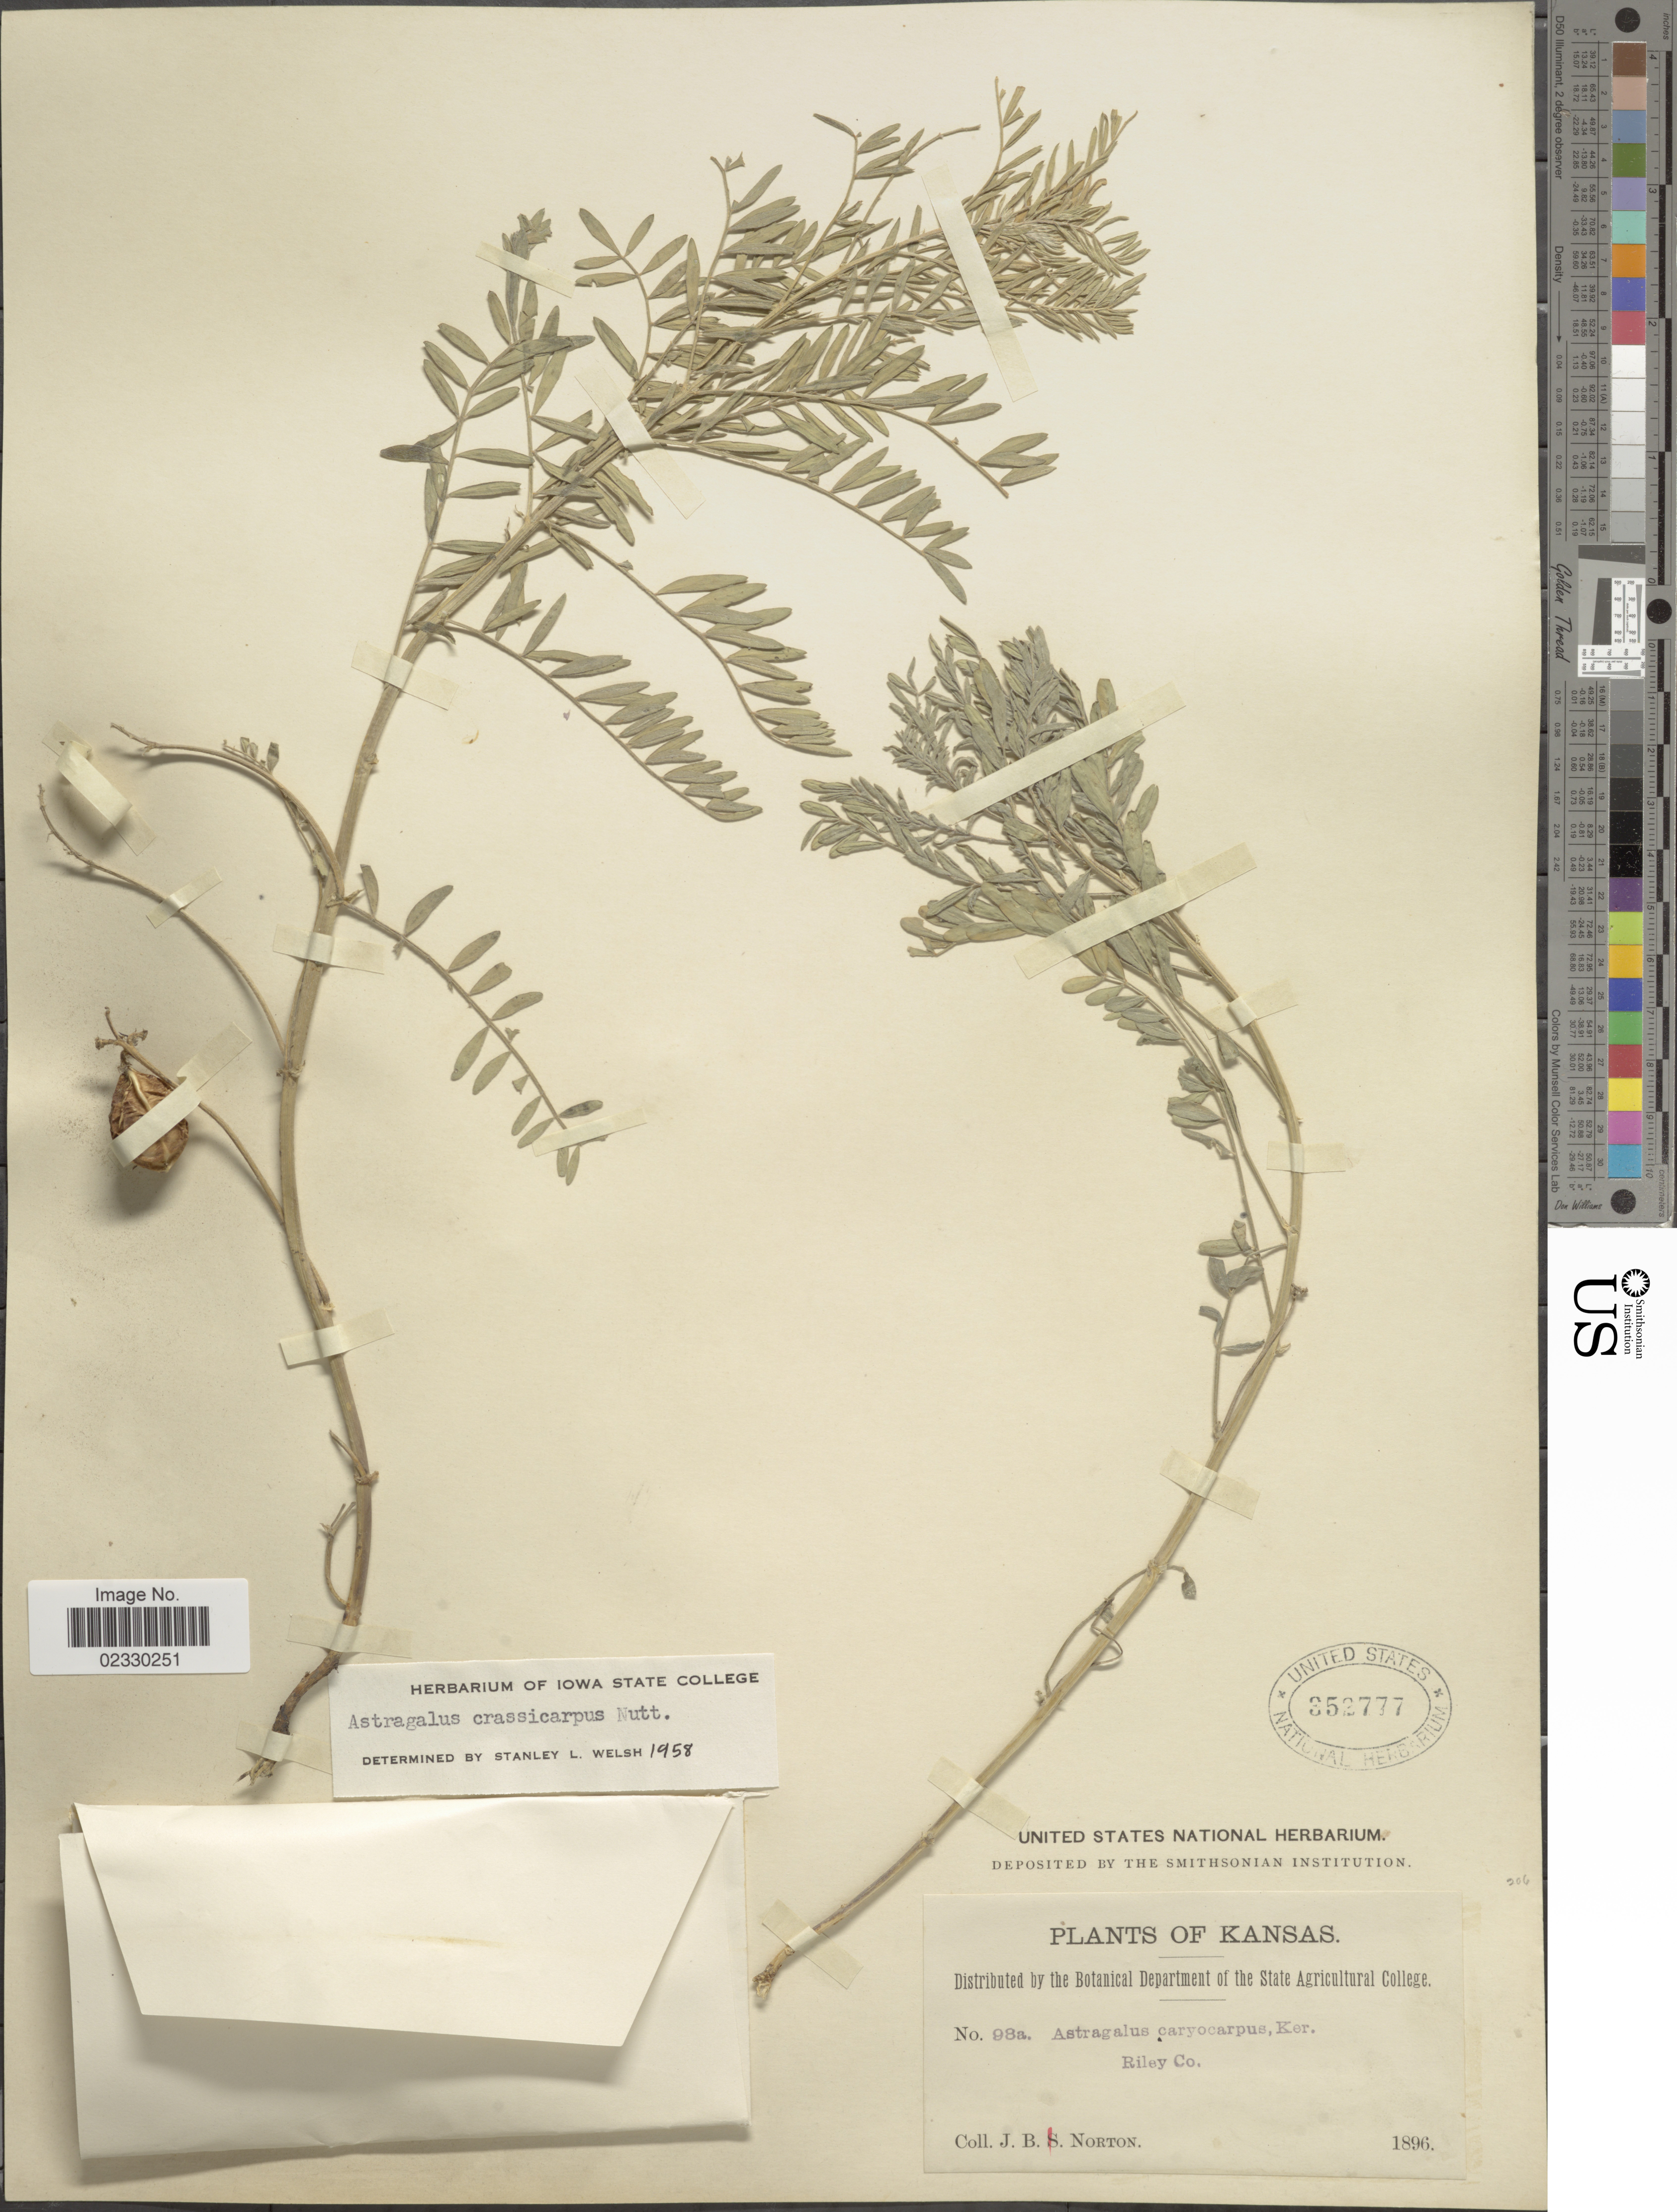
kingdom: Plantae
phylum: Tracheophyta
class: Magnoliopsida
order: Fabales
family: Fabaceae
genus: Astragalus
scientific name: Astragalus crassicarpus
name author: Nutt.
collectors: J. B. Norton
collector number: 98a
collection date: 1896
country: United States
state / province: Kansas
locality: Riley Co.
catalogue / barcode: US 352777